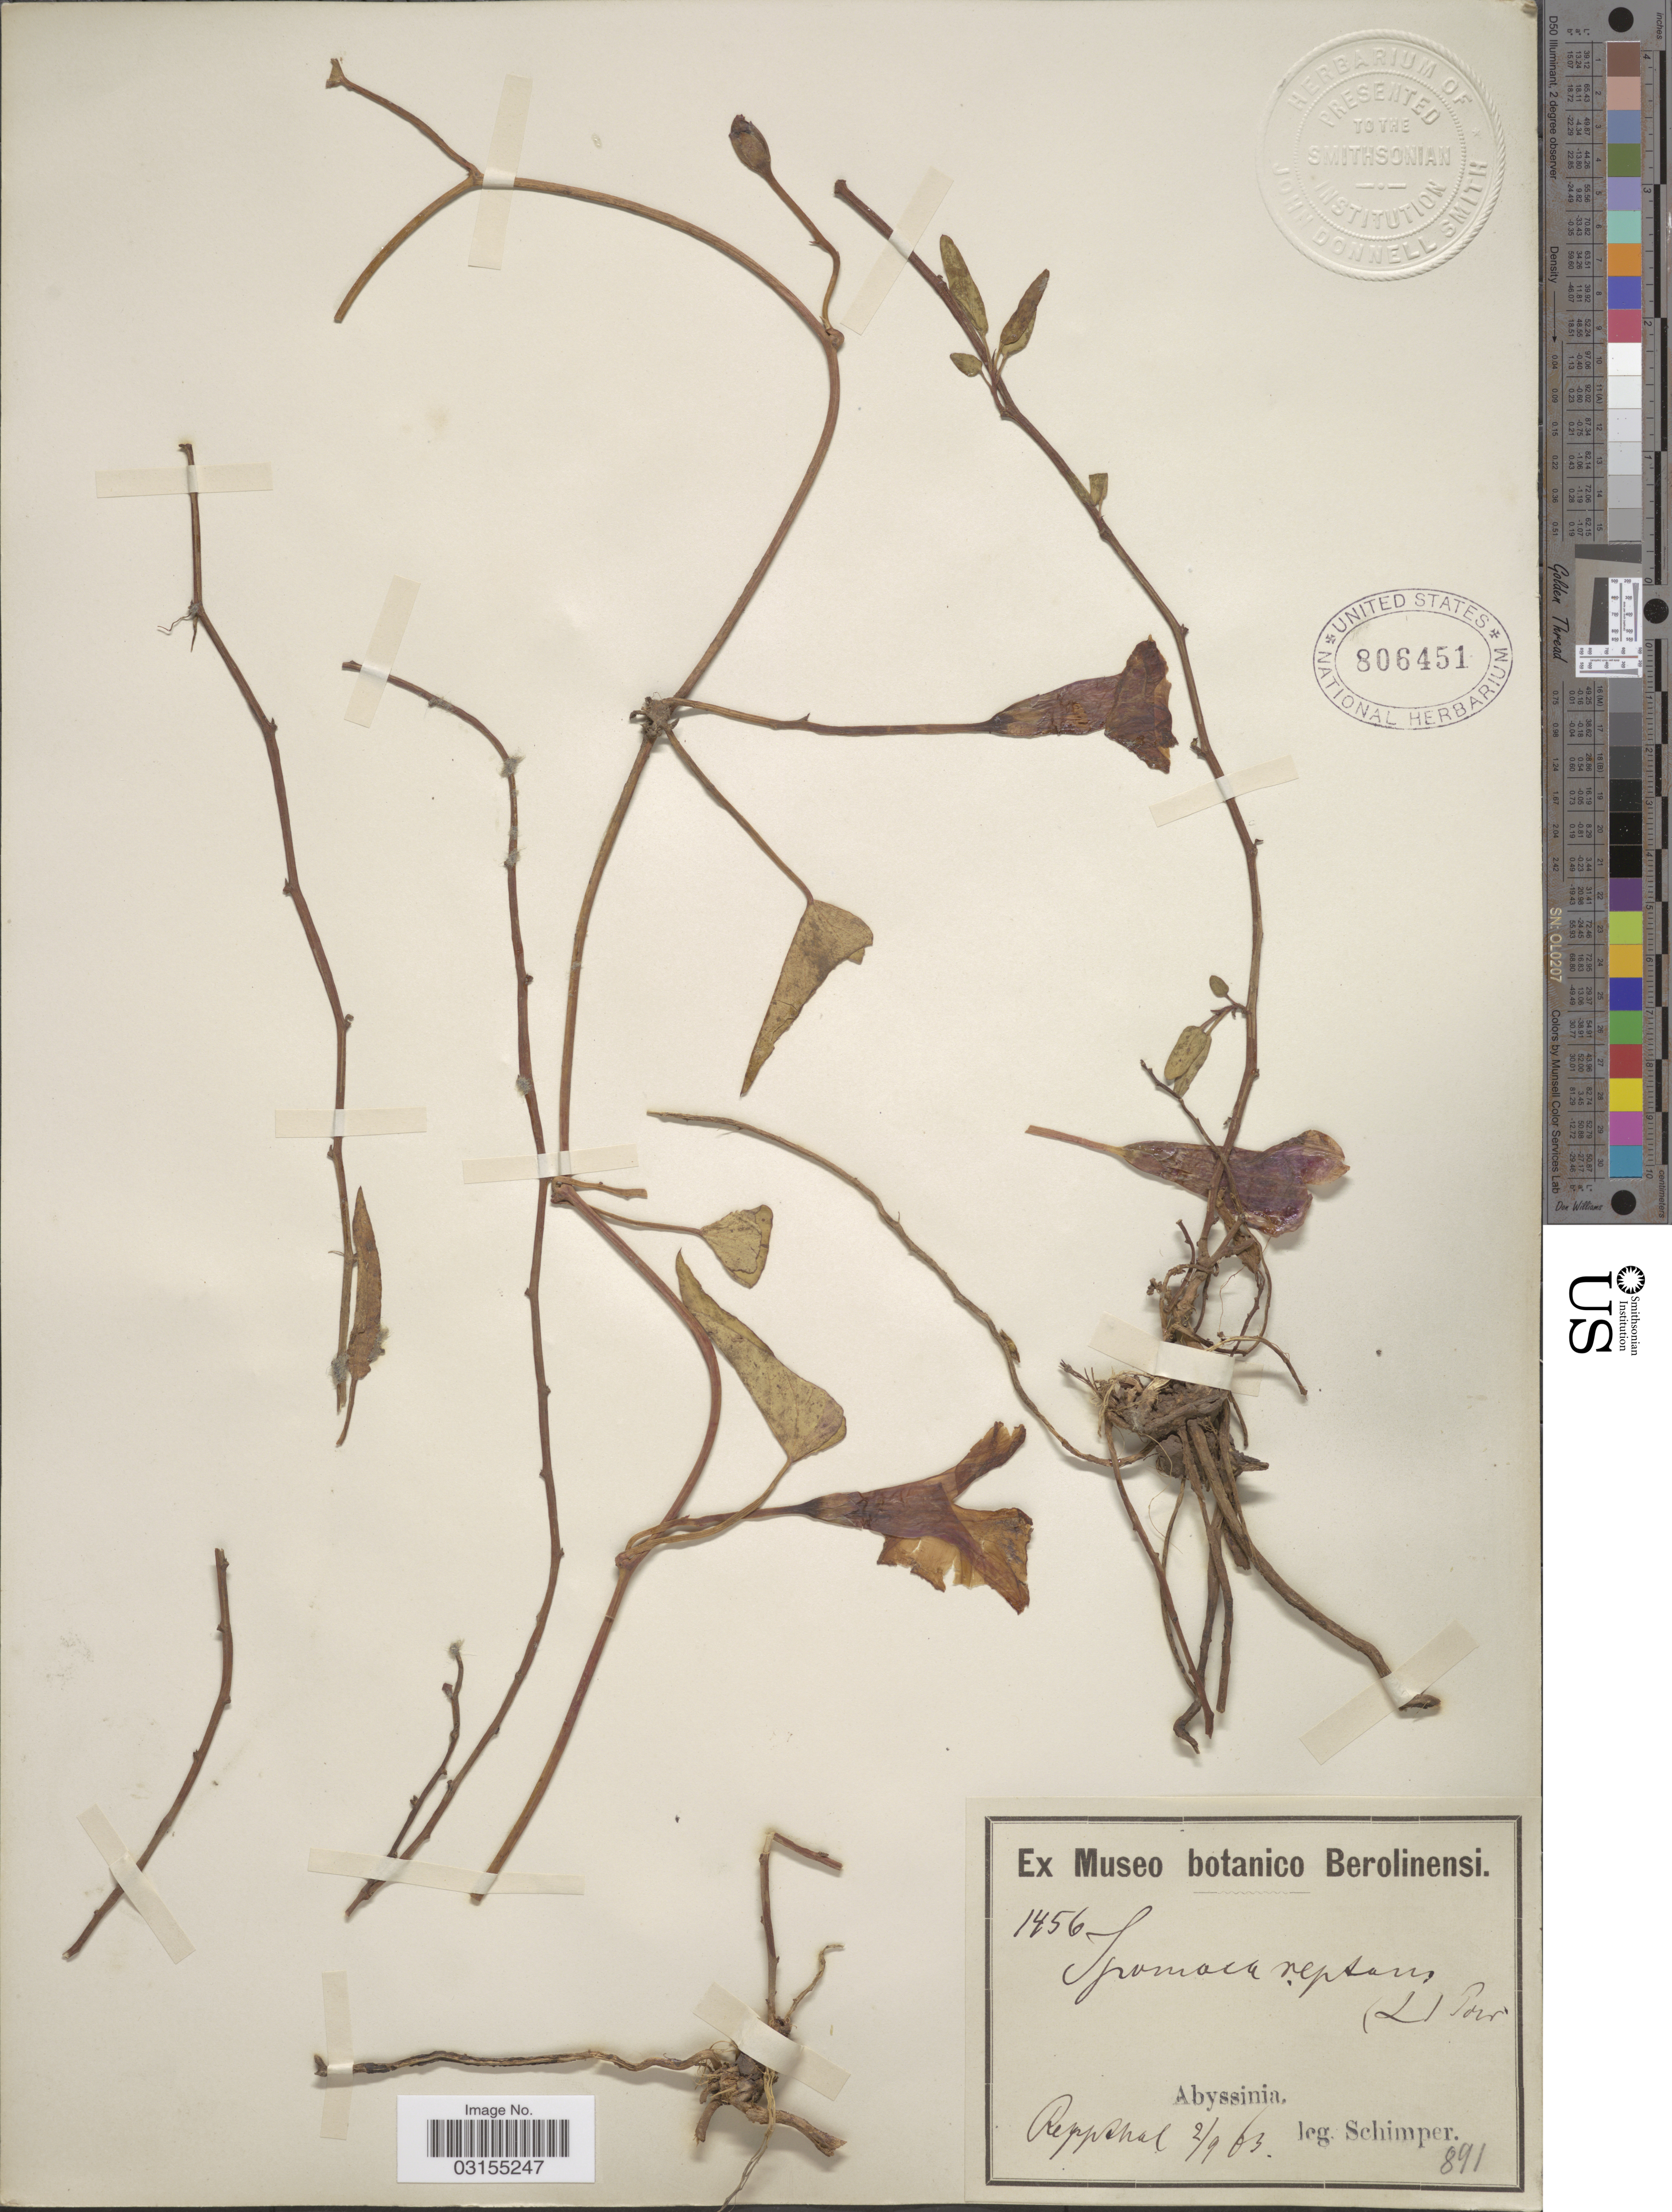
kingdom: Plantae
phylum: Tracheophyta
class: Magnoliopsida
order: Solanales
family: Convolvulaceae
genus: Ipomoea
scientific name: Ipomoea reptans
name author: Poir.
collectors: -. Schimper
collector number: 1456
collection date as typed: Transcribed d/m/y: 2/9/63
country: Eritrea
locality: Abyssinia. Reppthal [interpreted].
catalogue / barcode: US 806451